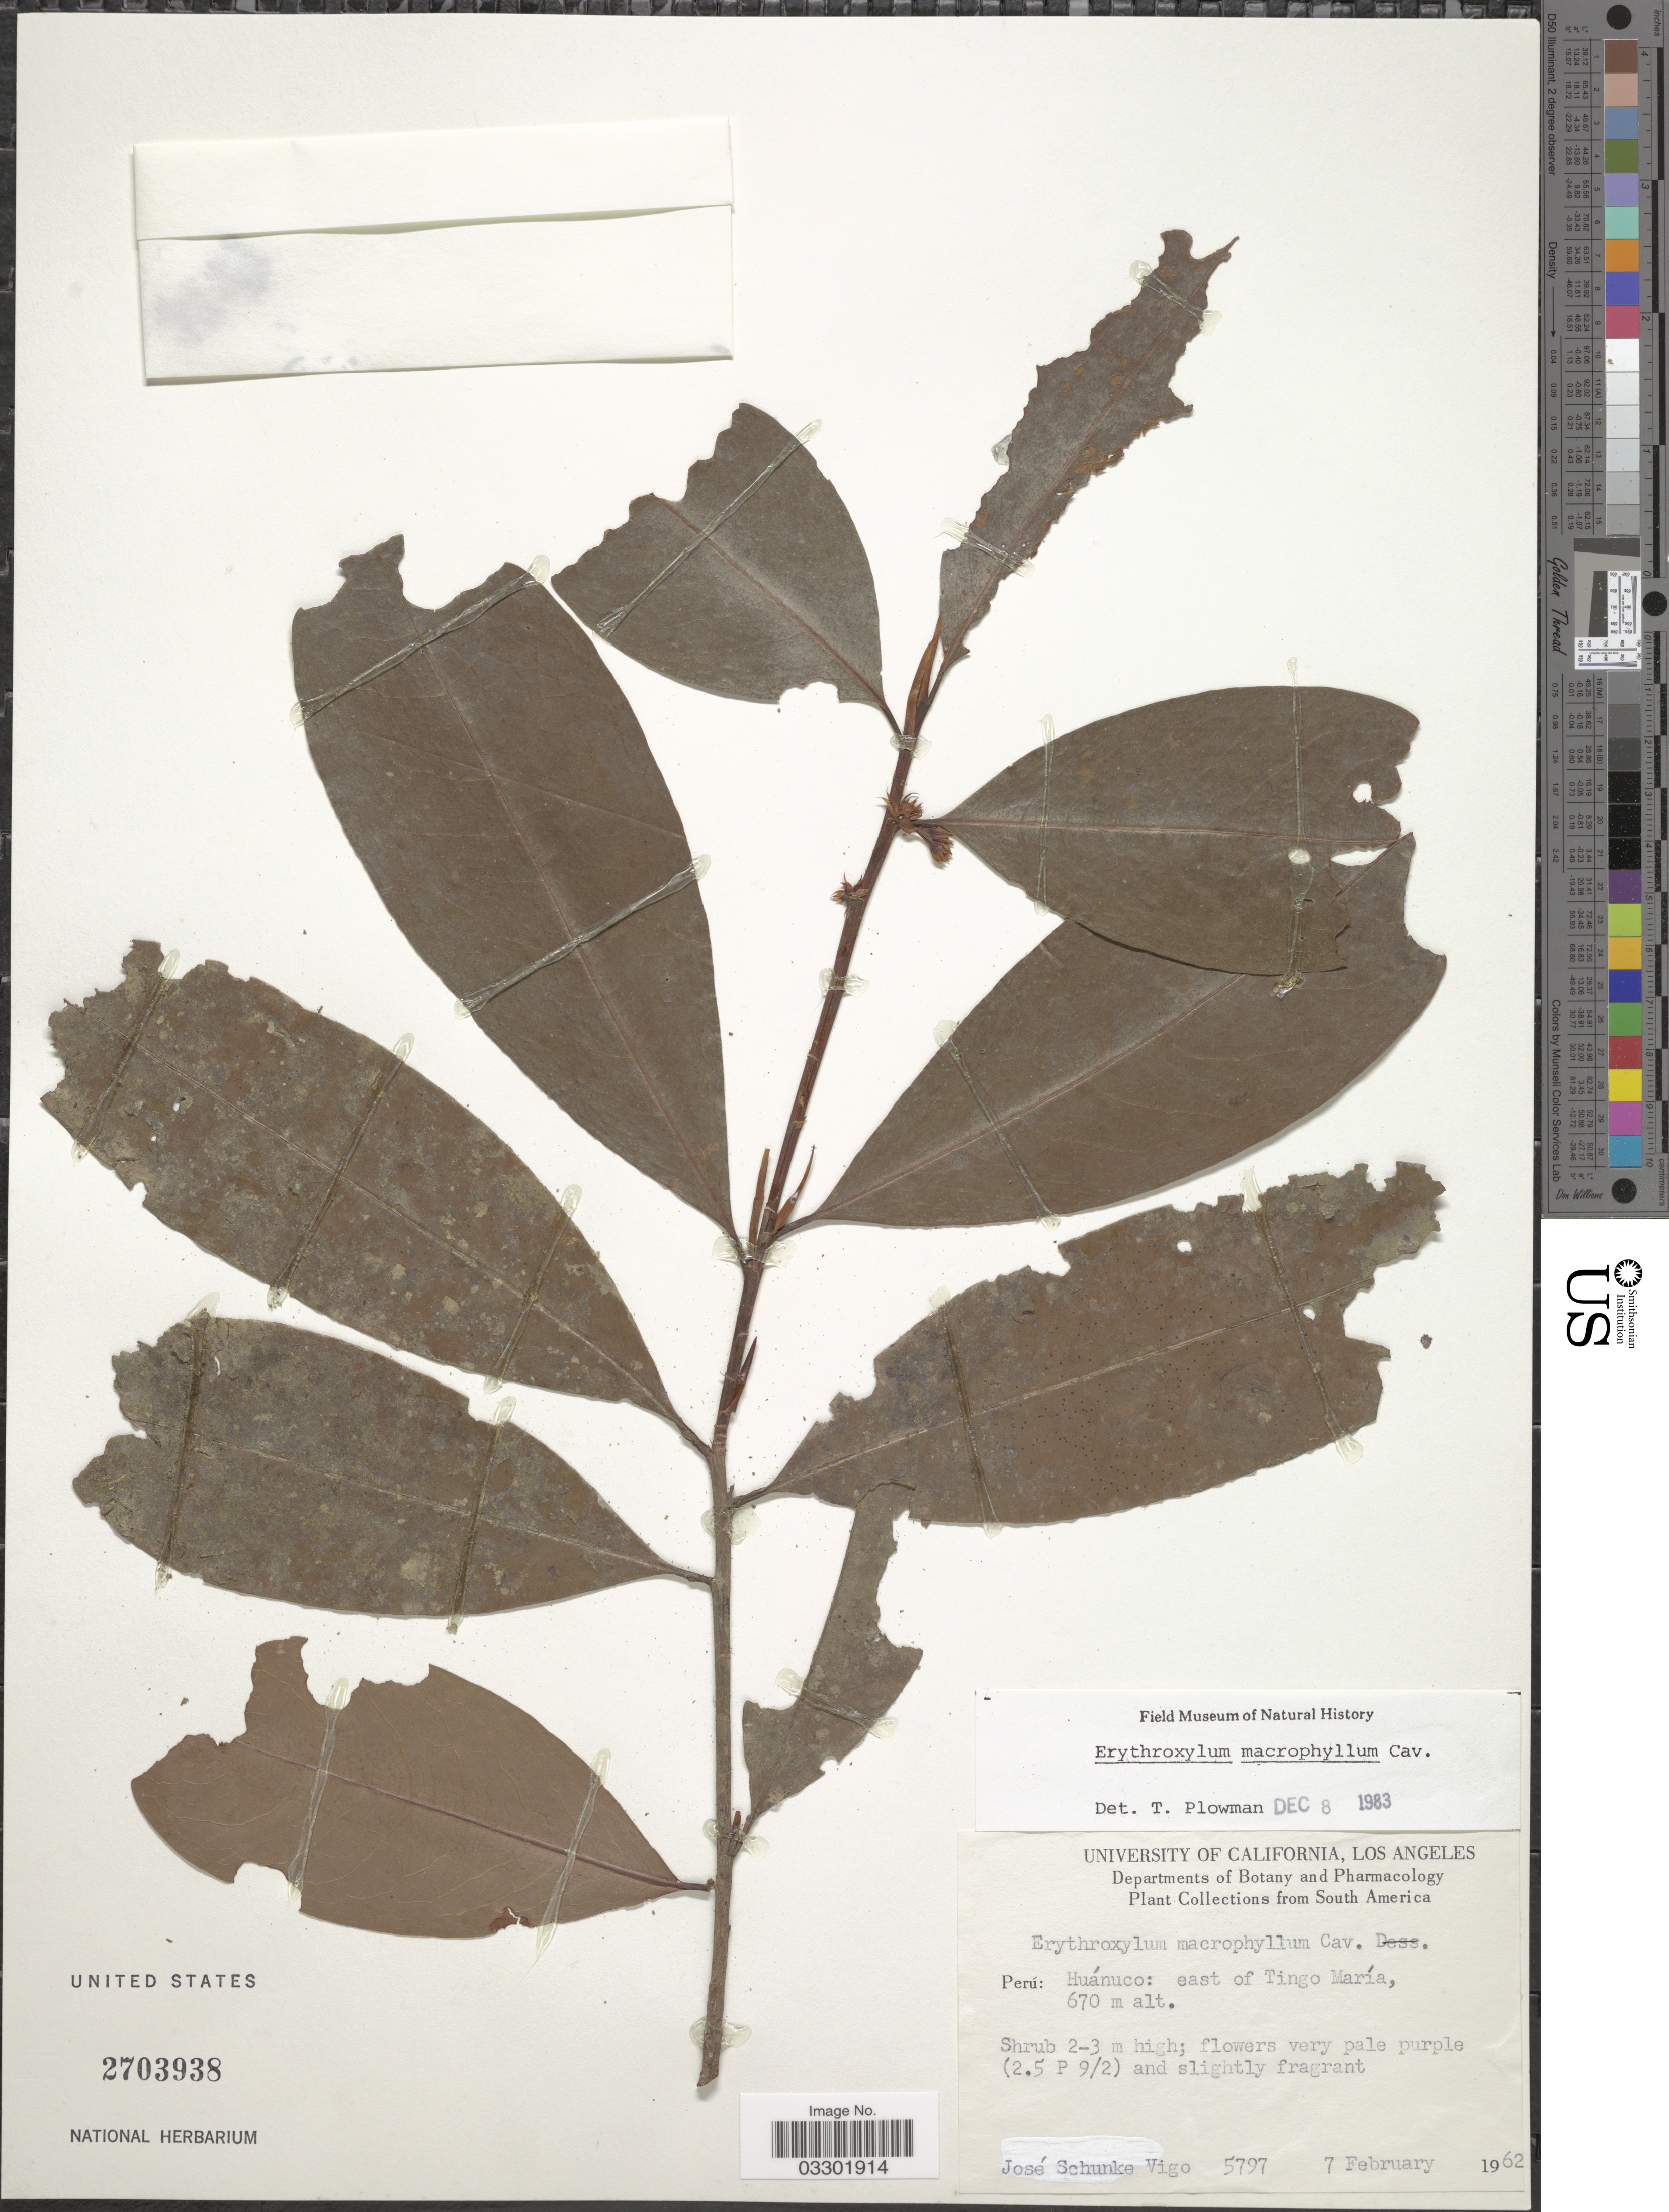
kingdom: Plantae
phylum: Tracheophyta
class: Magnoliopsida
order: Malpighiales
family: Erythroxylaceae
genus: Erythroxylum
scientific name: Erythroxylum macrophyllum var. macrophyllum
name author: Cav.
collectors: J. Schunke Vigo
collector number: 5797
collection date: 1962-02-07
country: Peru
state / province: Huánuco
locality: East of Tingo María.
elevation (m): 670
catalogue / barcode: US 2703938